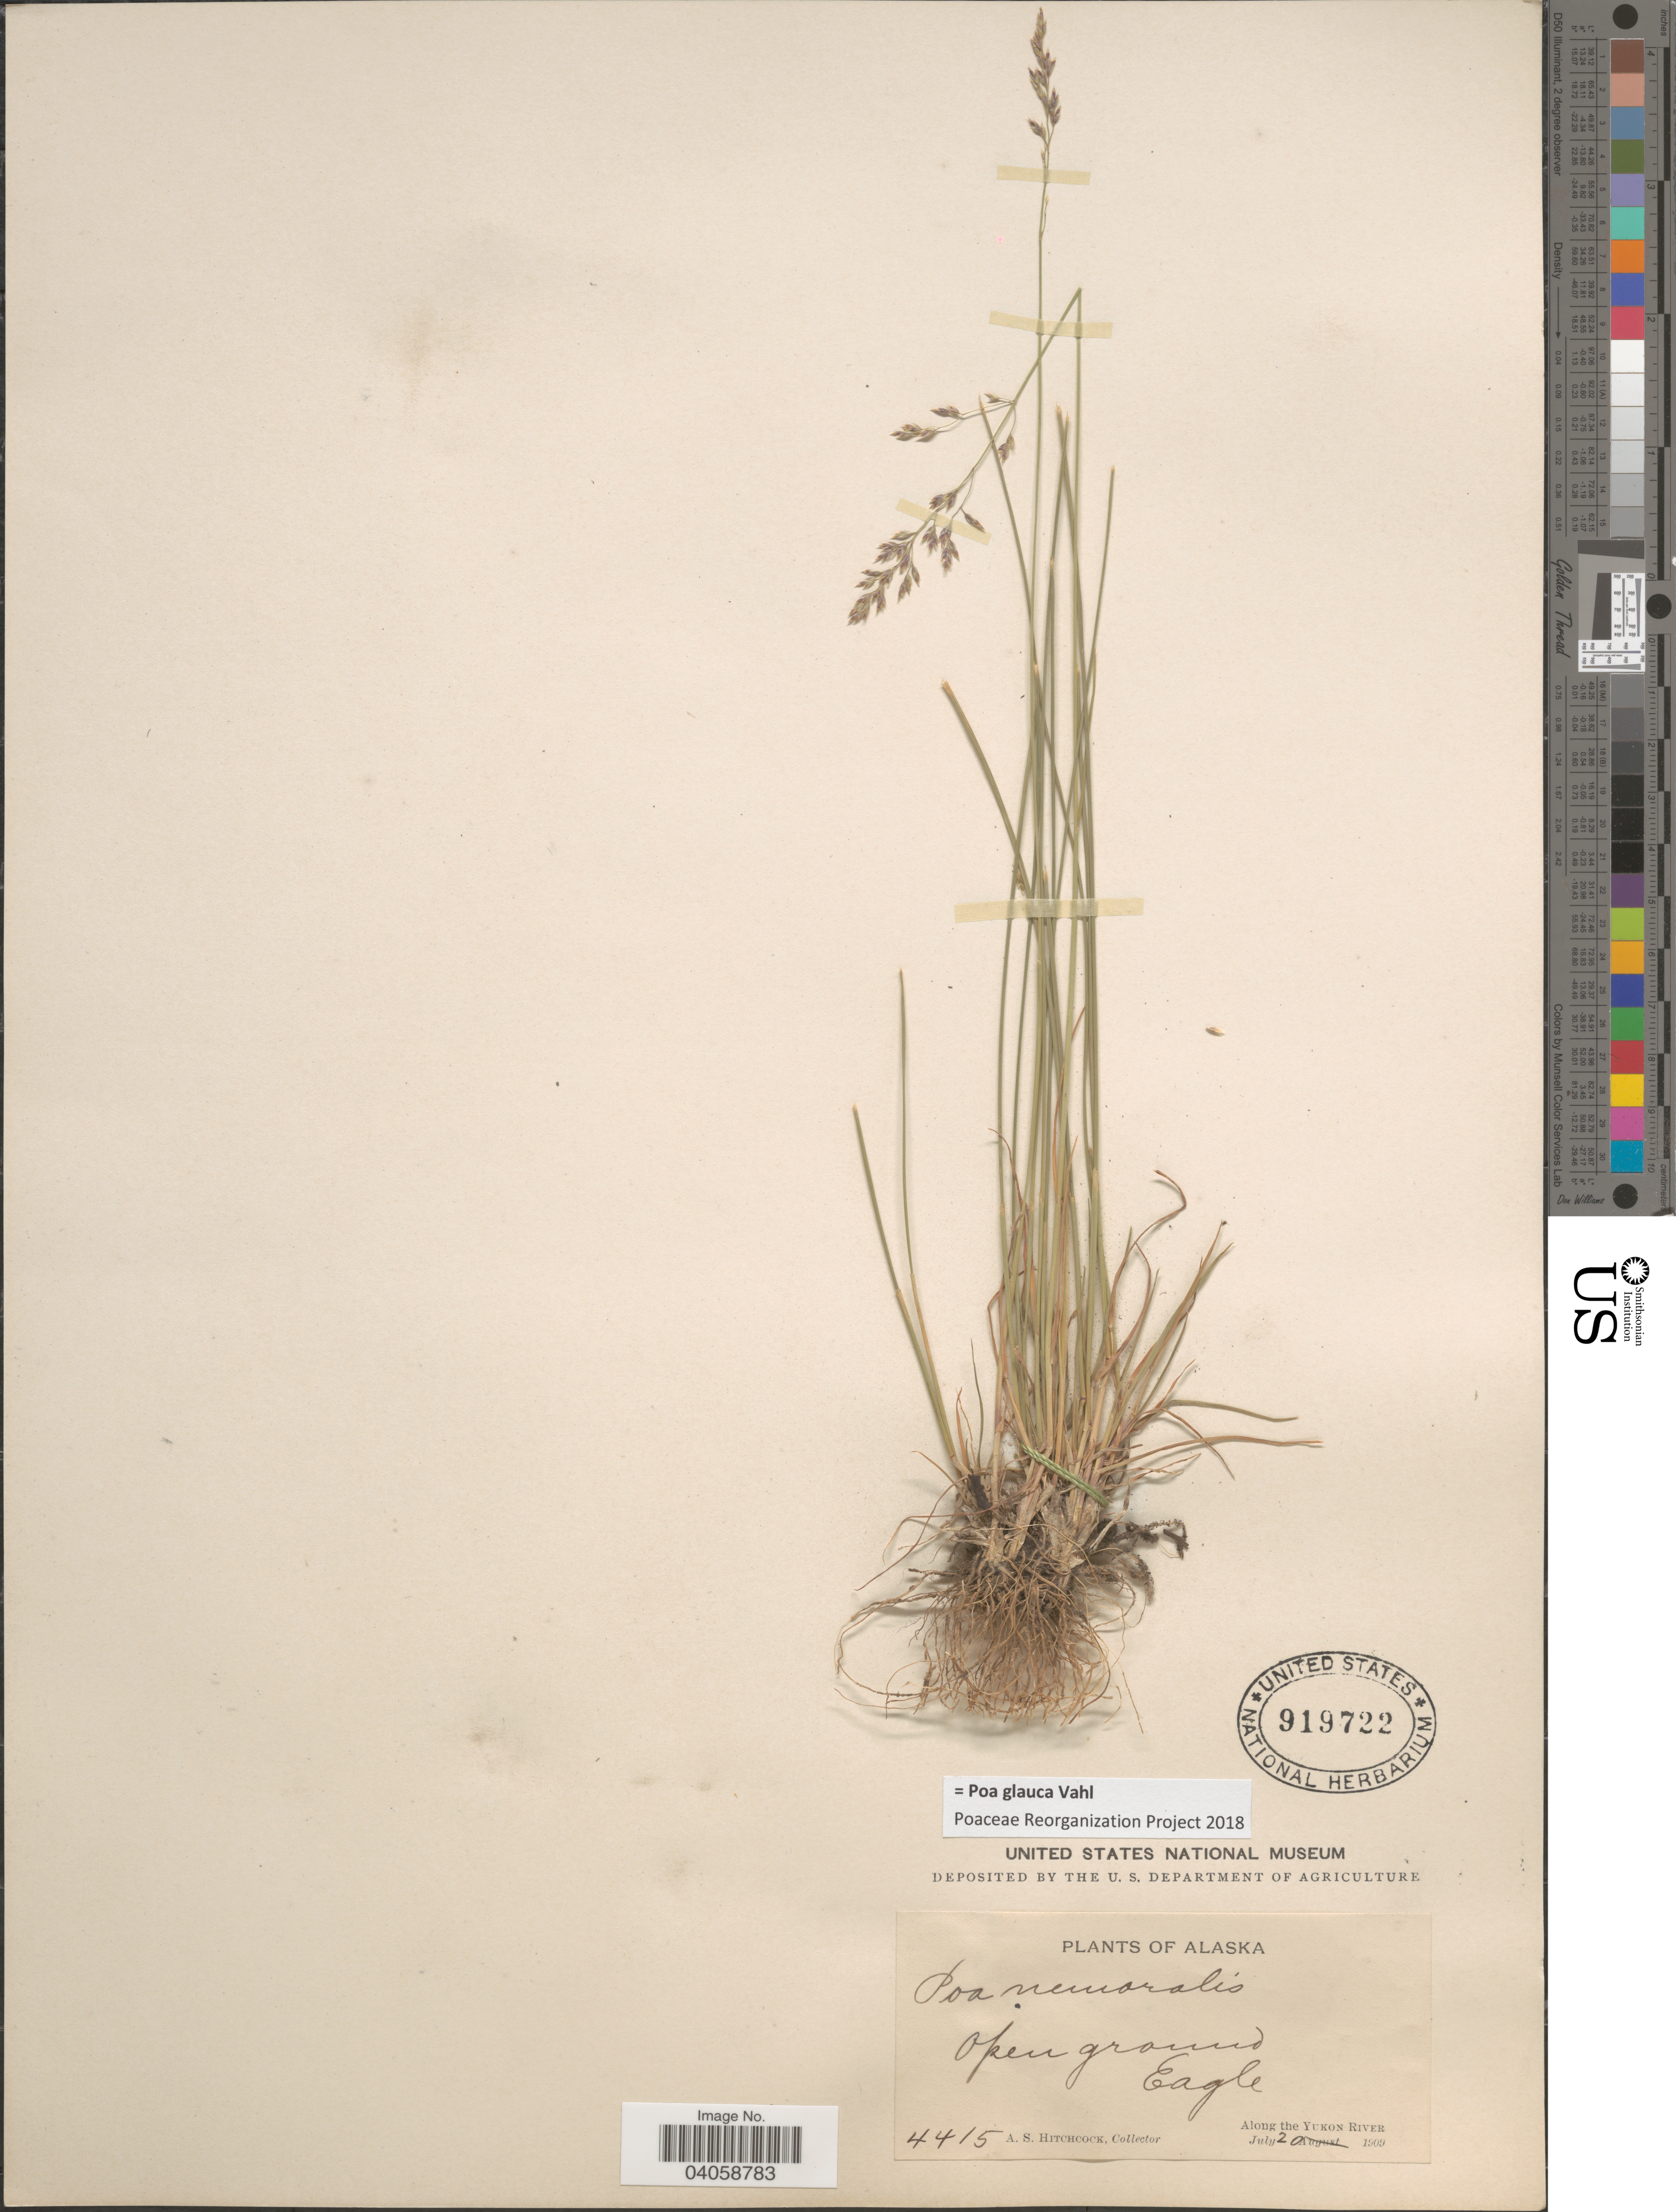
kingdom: Plantae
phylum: Tracheophyta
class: Liliopsida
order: Poales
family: Poaceae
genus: Poa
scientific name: Poa glauca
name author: Vahl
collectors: A. S. Hitchcock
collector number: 4415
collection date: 1909-07-20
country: United States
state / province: Alaska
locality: Open ground, Eagle. Along the Yukon River.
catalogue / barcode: US 919722